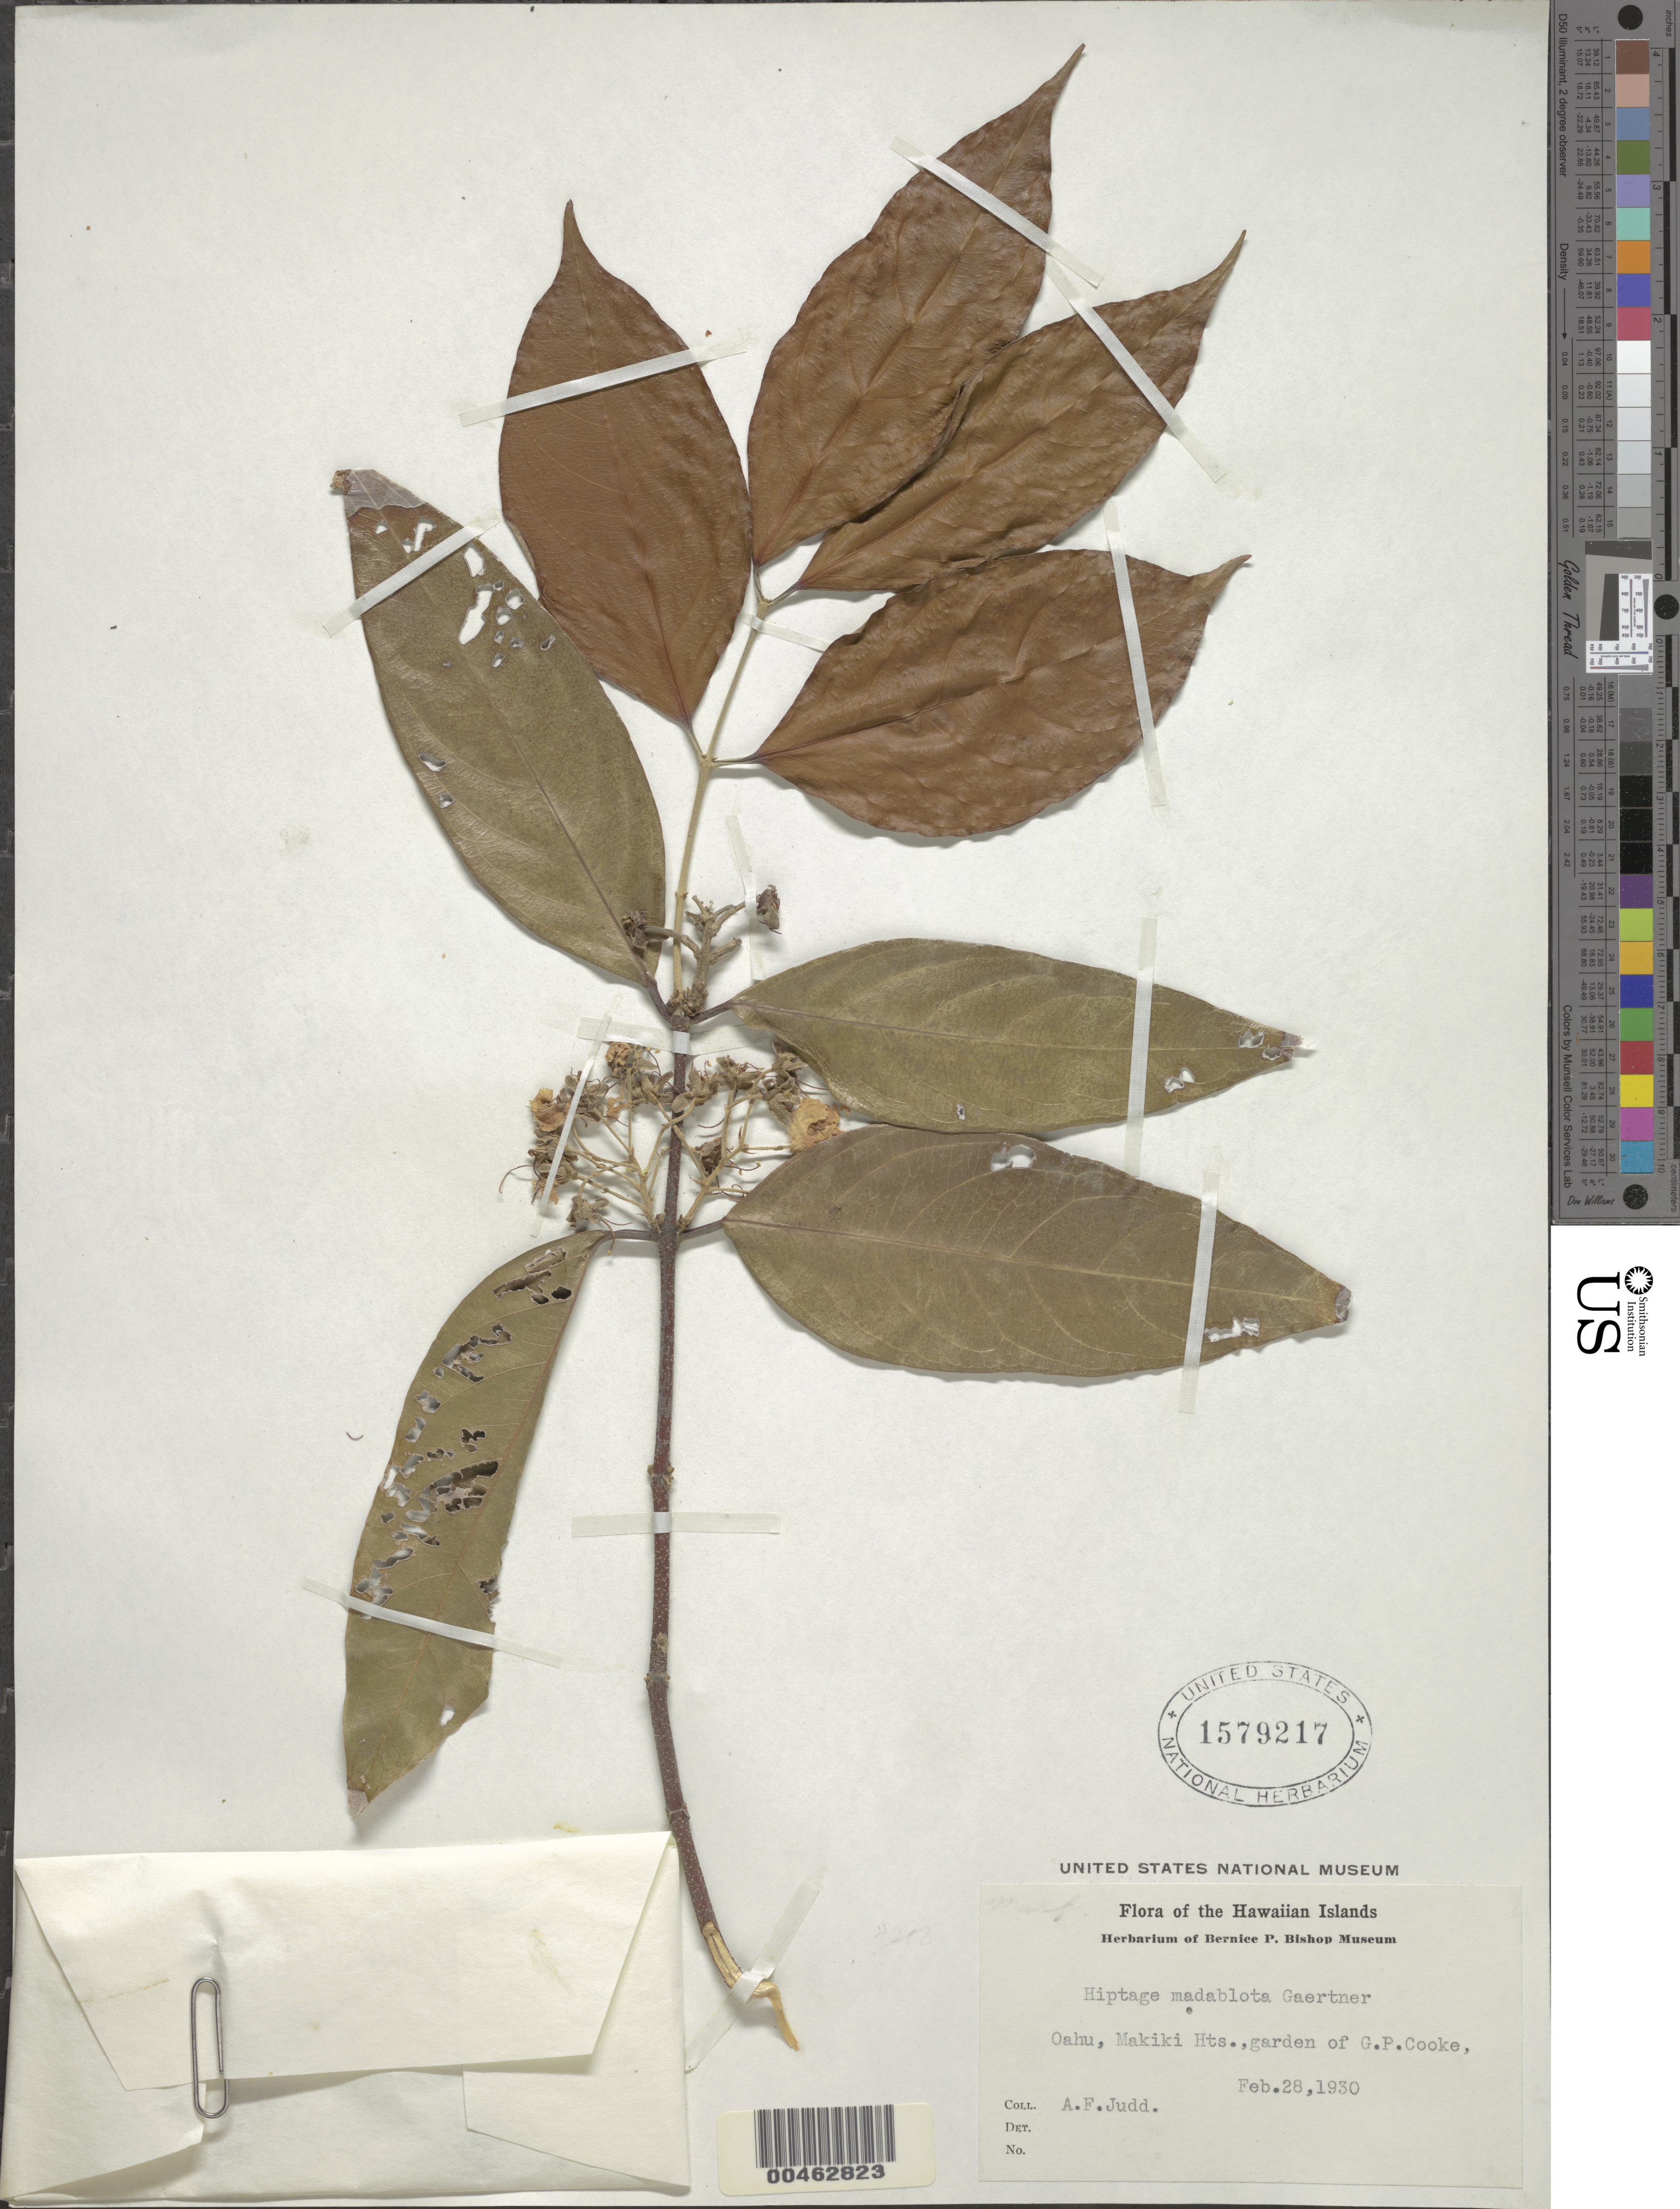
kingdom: Plantae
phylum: Tracheophyta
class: Magnoliopsida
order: Malpighiales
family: Malpighiaceae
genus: Hiptage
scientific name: Hiptage madablota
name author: Gaertn.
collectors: A. Judd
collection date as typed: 28 Feb 1930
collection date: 1930-02-28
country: United States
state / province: Hawaii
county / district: Honolulu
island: Oahu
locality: Makiki Hts., garden of G.P. Cooke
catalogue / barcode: US 1579217